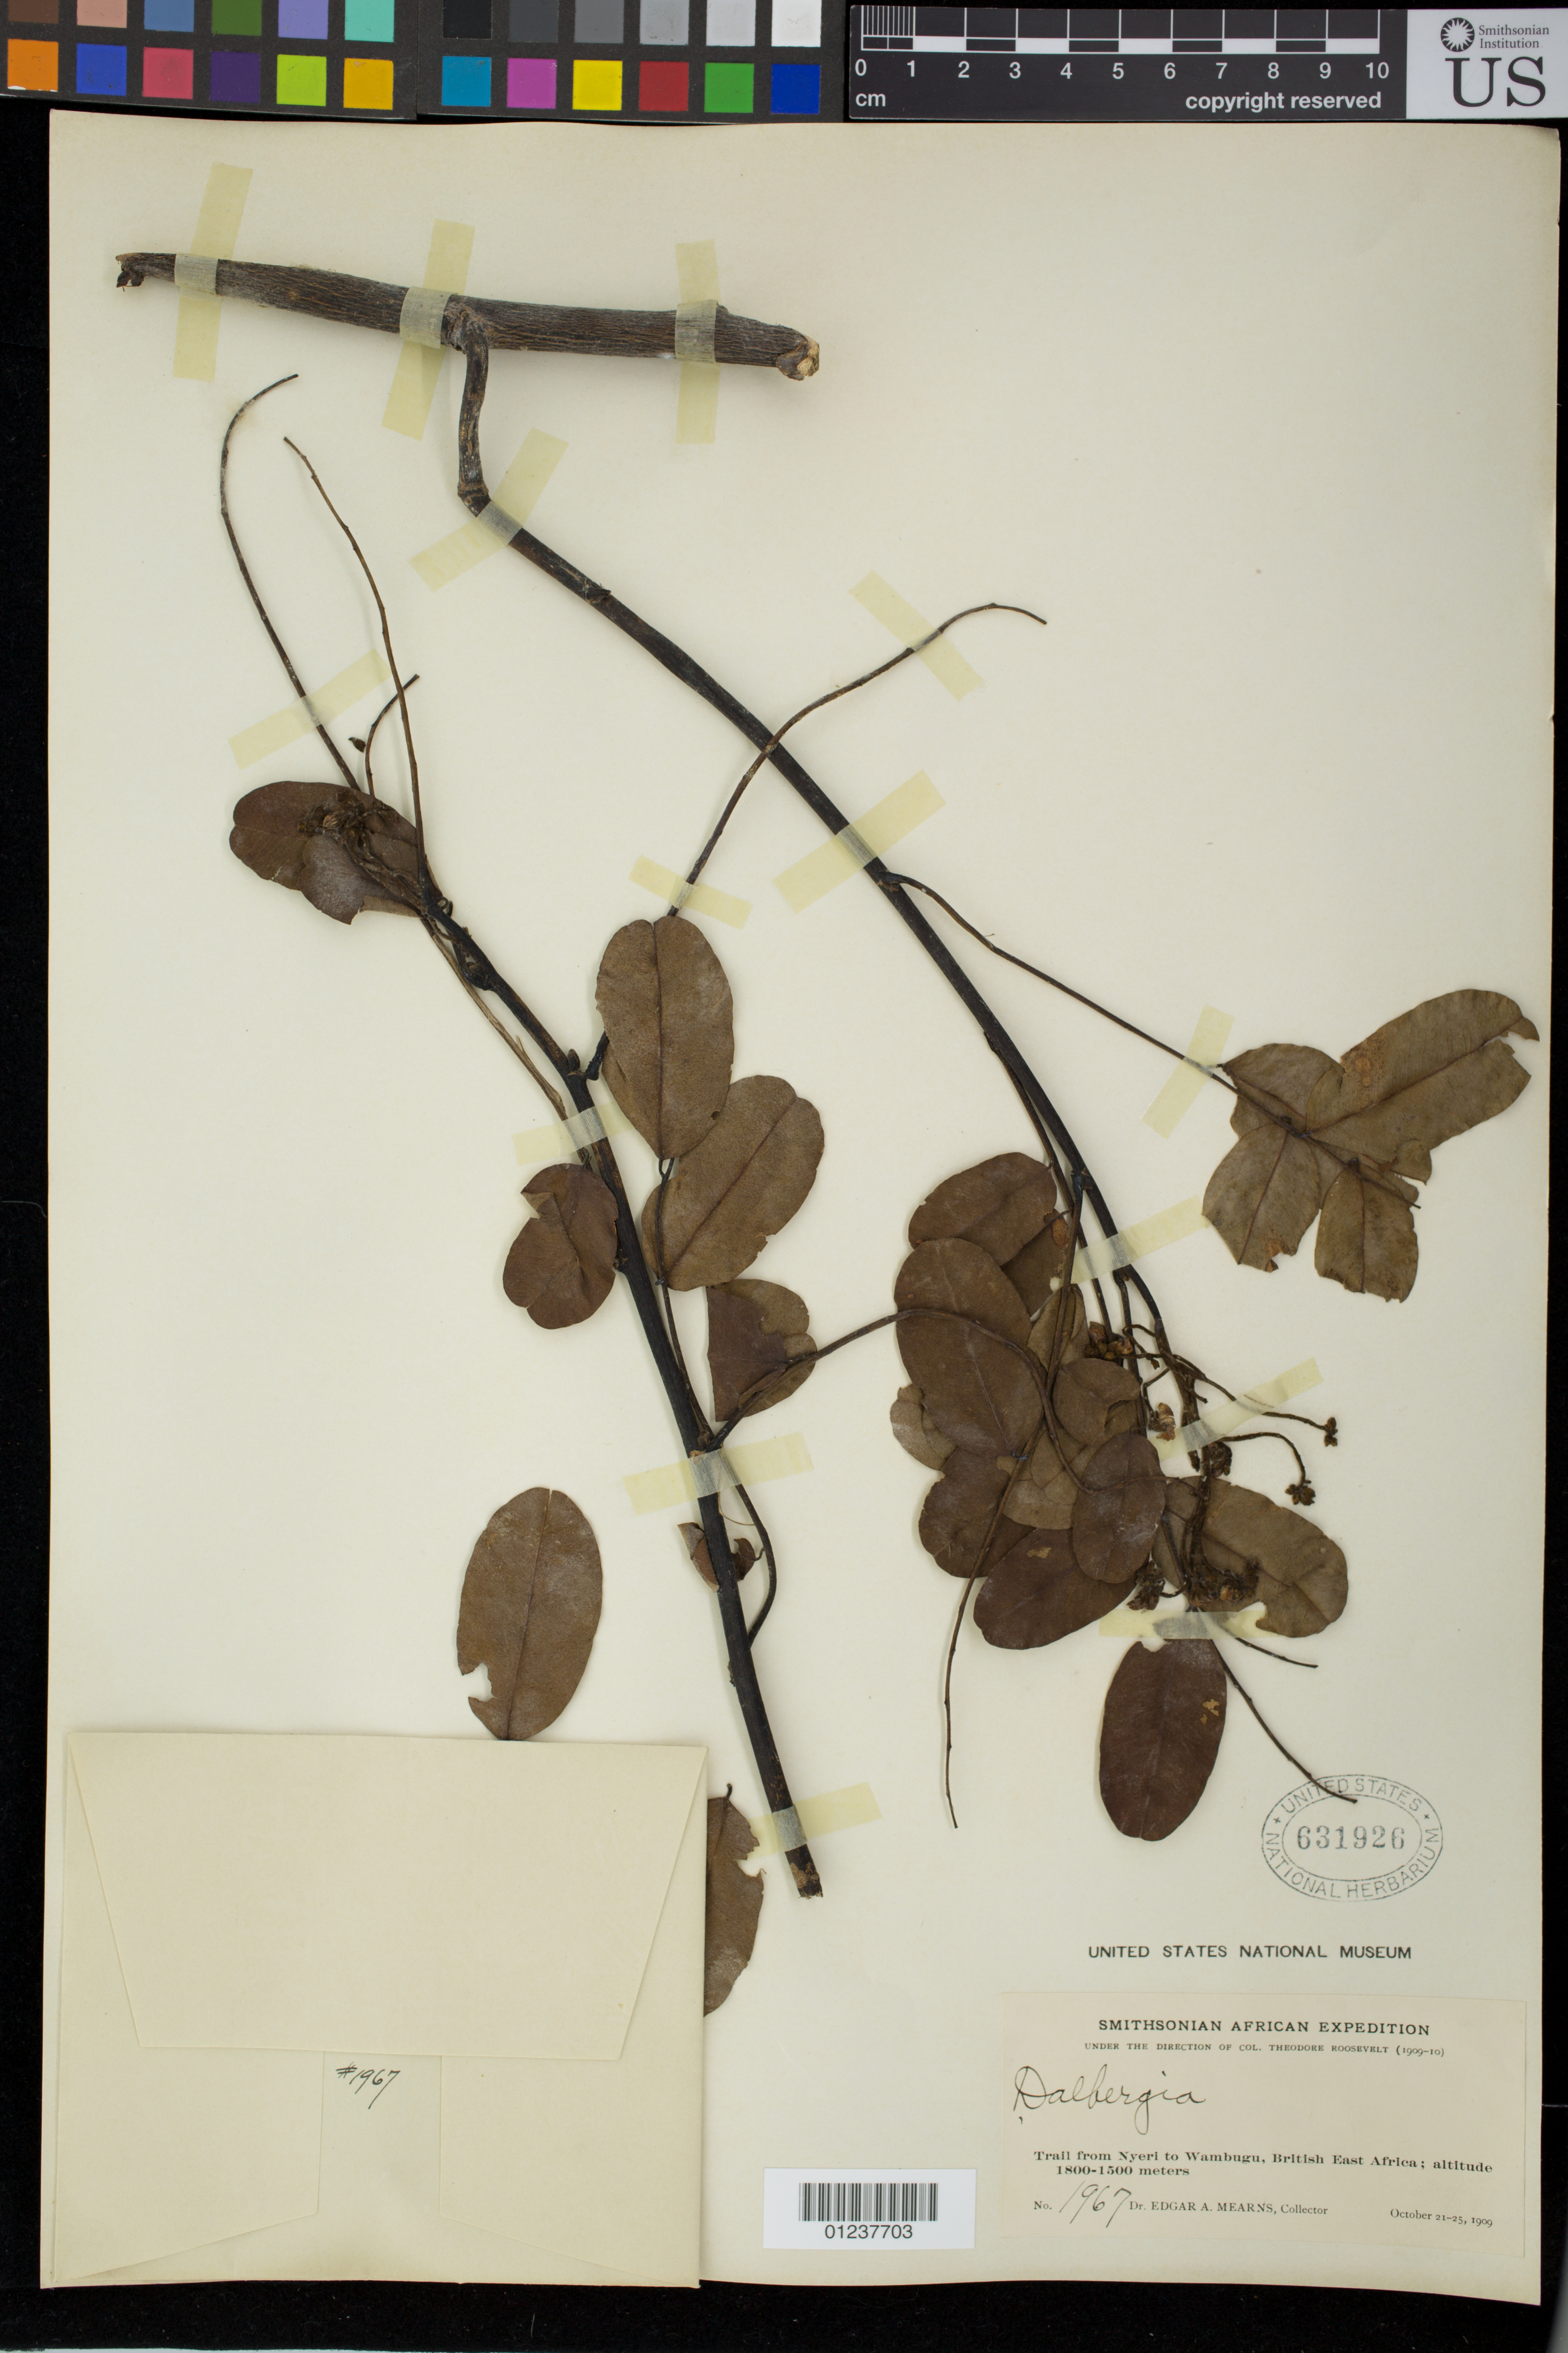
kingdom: Plantae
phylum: Tracheophyta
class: Magnoliopsida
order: Fabales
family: Fabaceae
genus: Dalbergia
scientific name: Dalbergia lactea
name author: Vatke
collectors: E. A. Mearns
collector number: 1967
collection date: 1909-10-21/1909-10-25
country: Kenya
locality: Trail from Nyeri to Wambugu, British East Africa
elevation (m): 1500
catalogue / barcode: US 631926